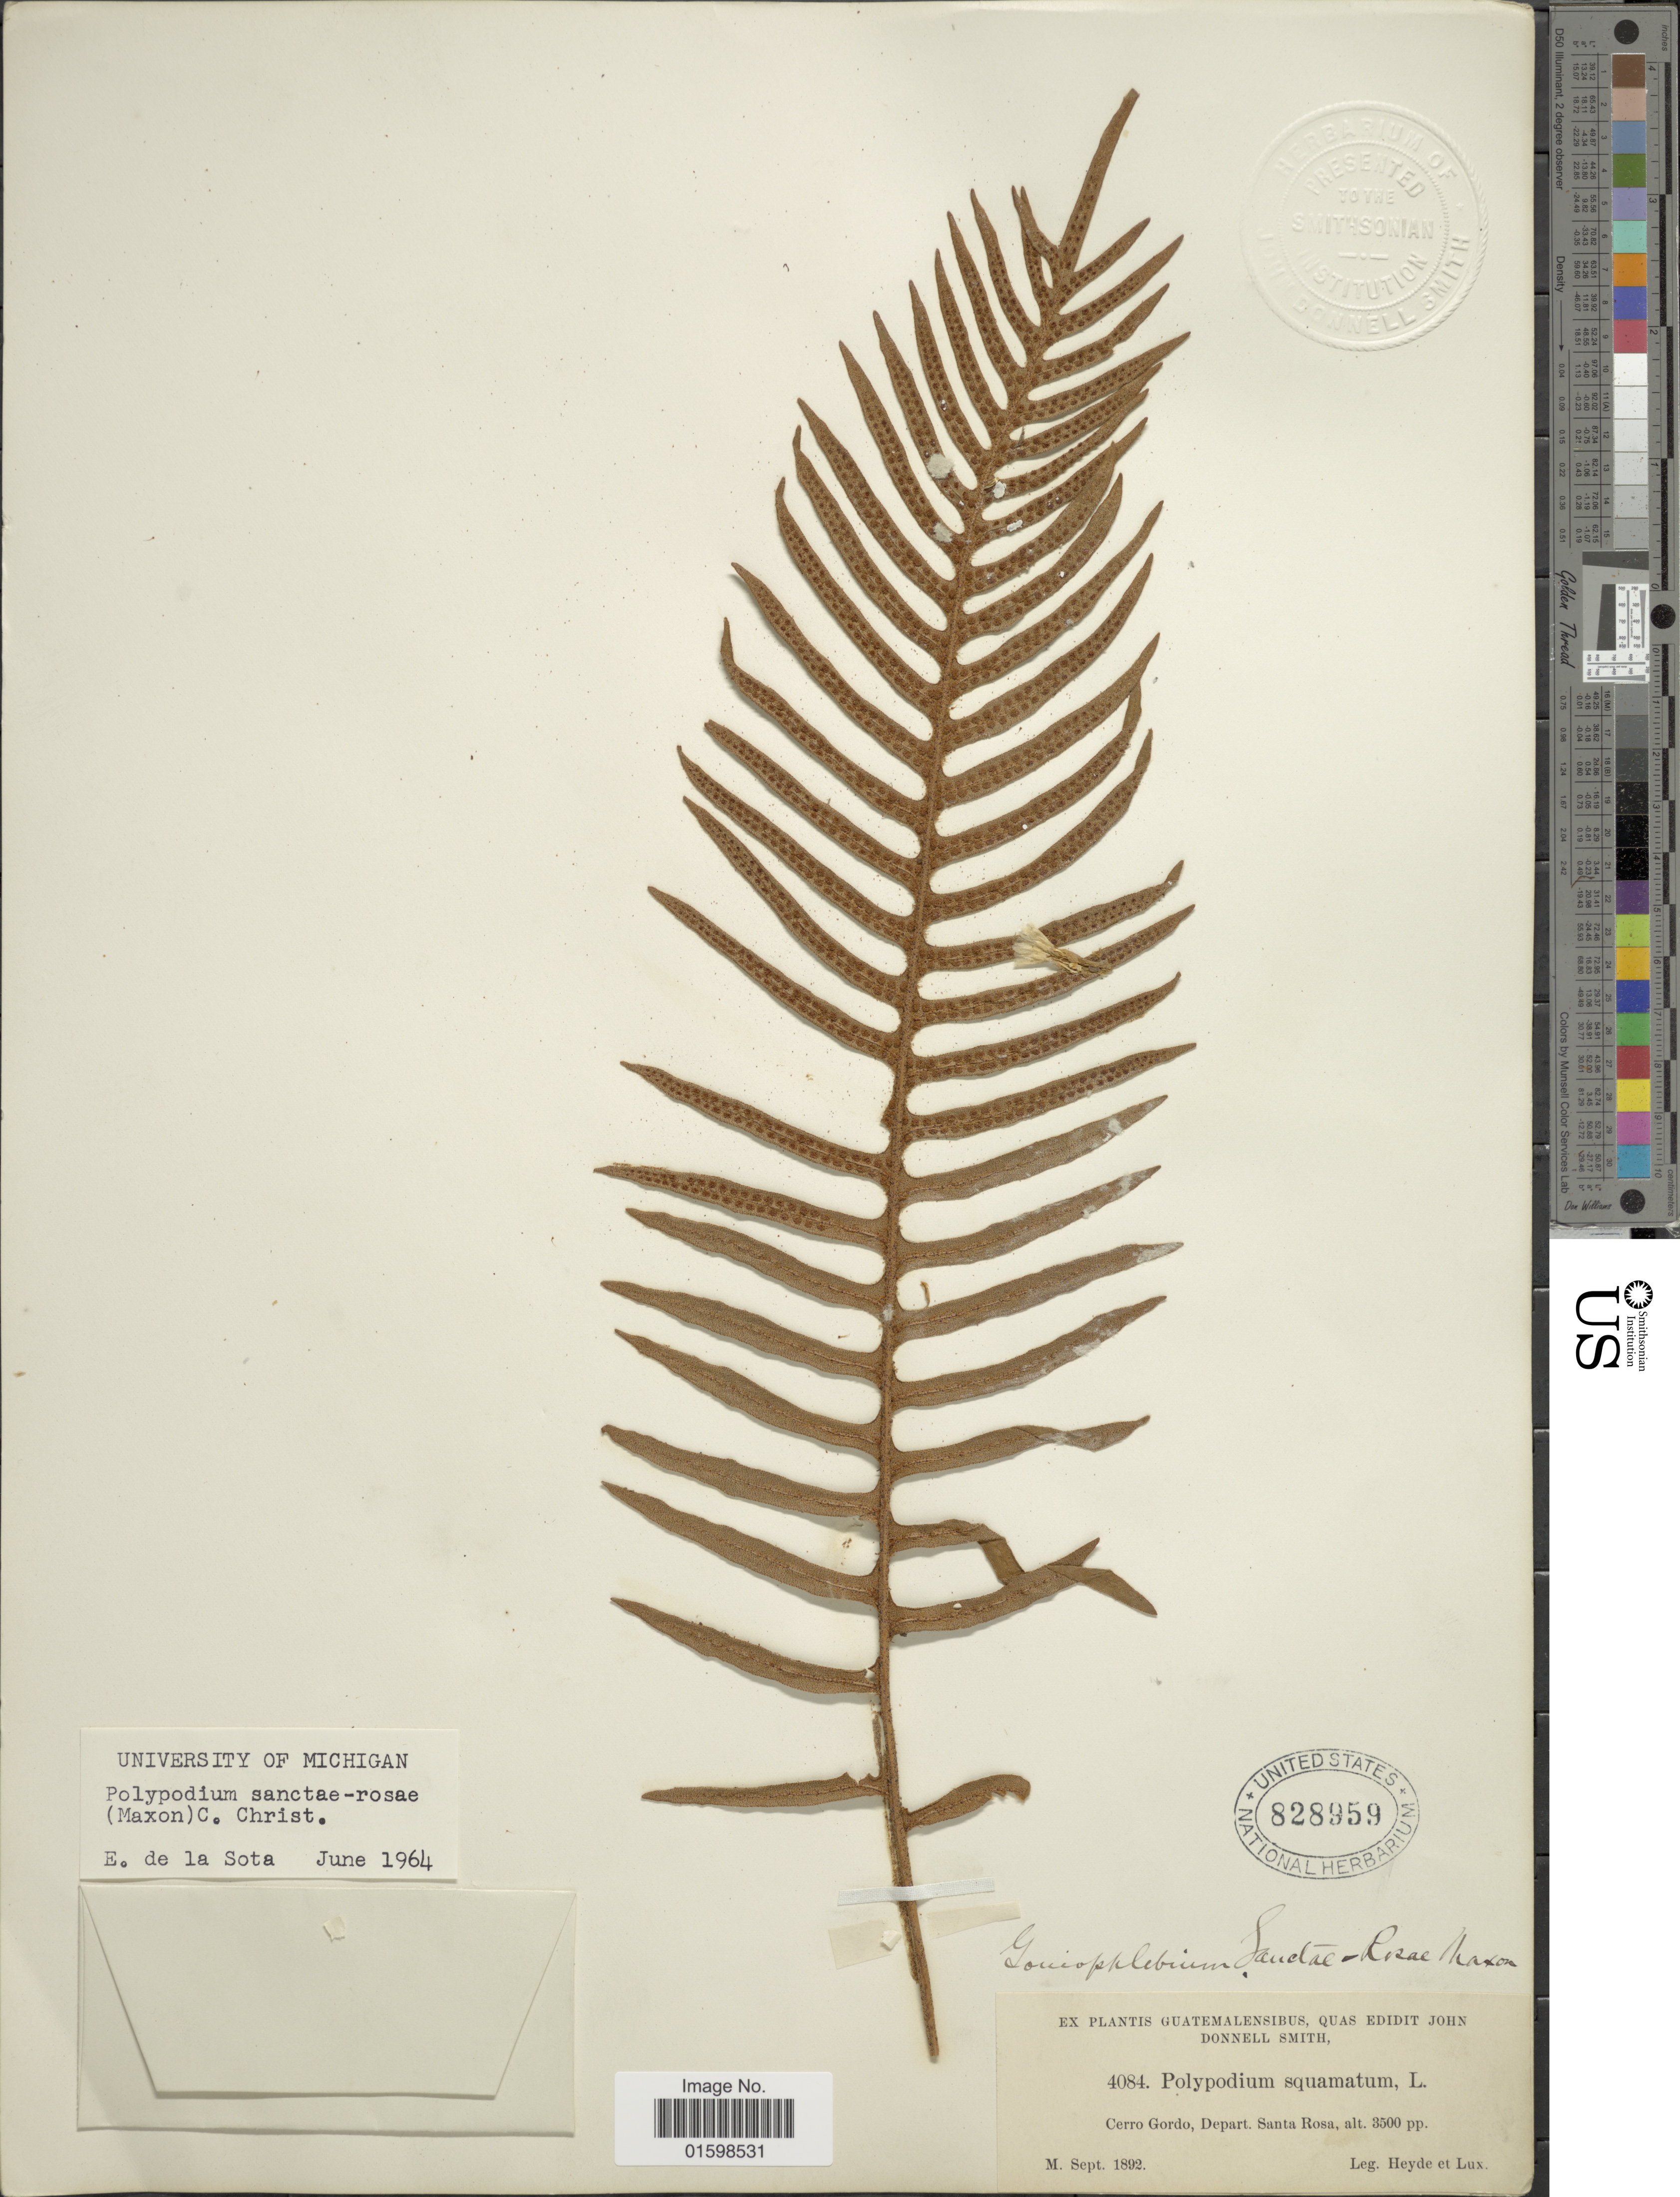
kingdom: Plantae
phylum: Tracheophyta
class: Polypodiopsida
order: Polypodiales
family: Polypodiaceae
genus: Pleopeltis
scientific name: Pleopeltis sanctae-rosae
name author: (Maxon) A.R. Sm. & Tejero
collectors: Heyde & Lux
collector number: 4084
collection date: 1892-09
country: Guatemala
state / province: Santa Rosa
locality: Cerro Gordo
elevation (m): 1067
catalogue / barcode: US 828959